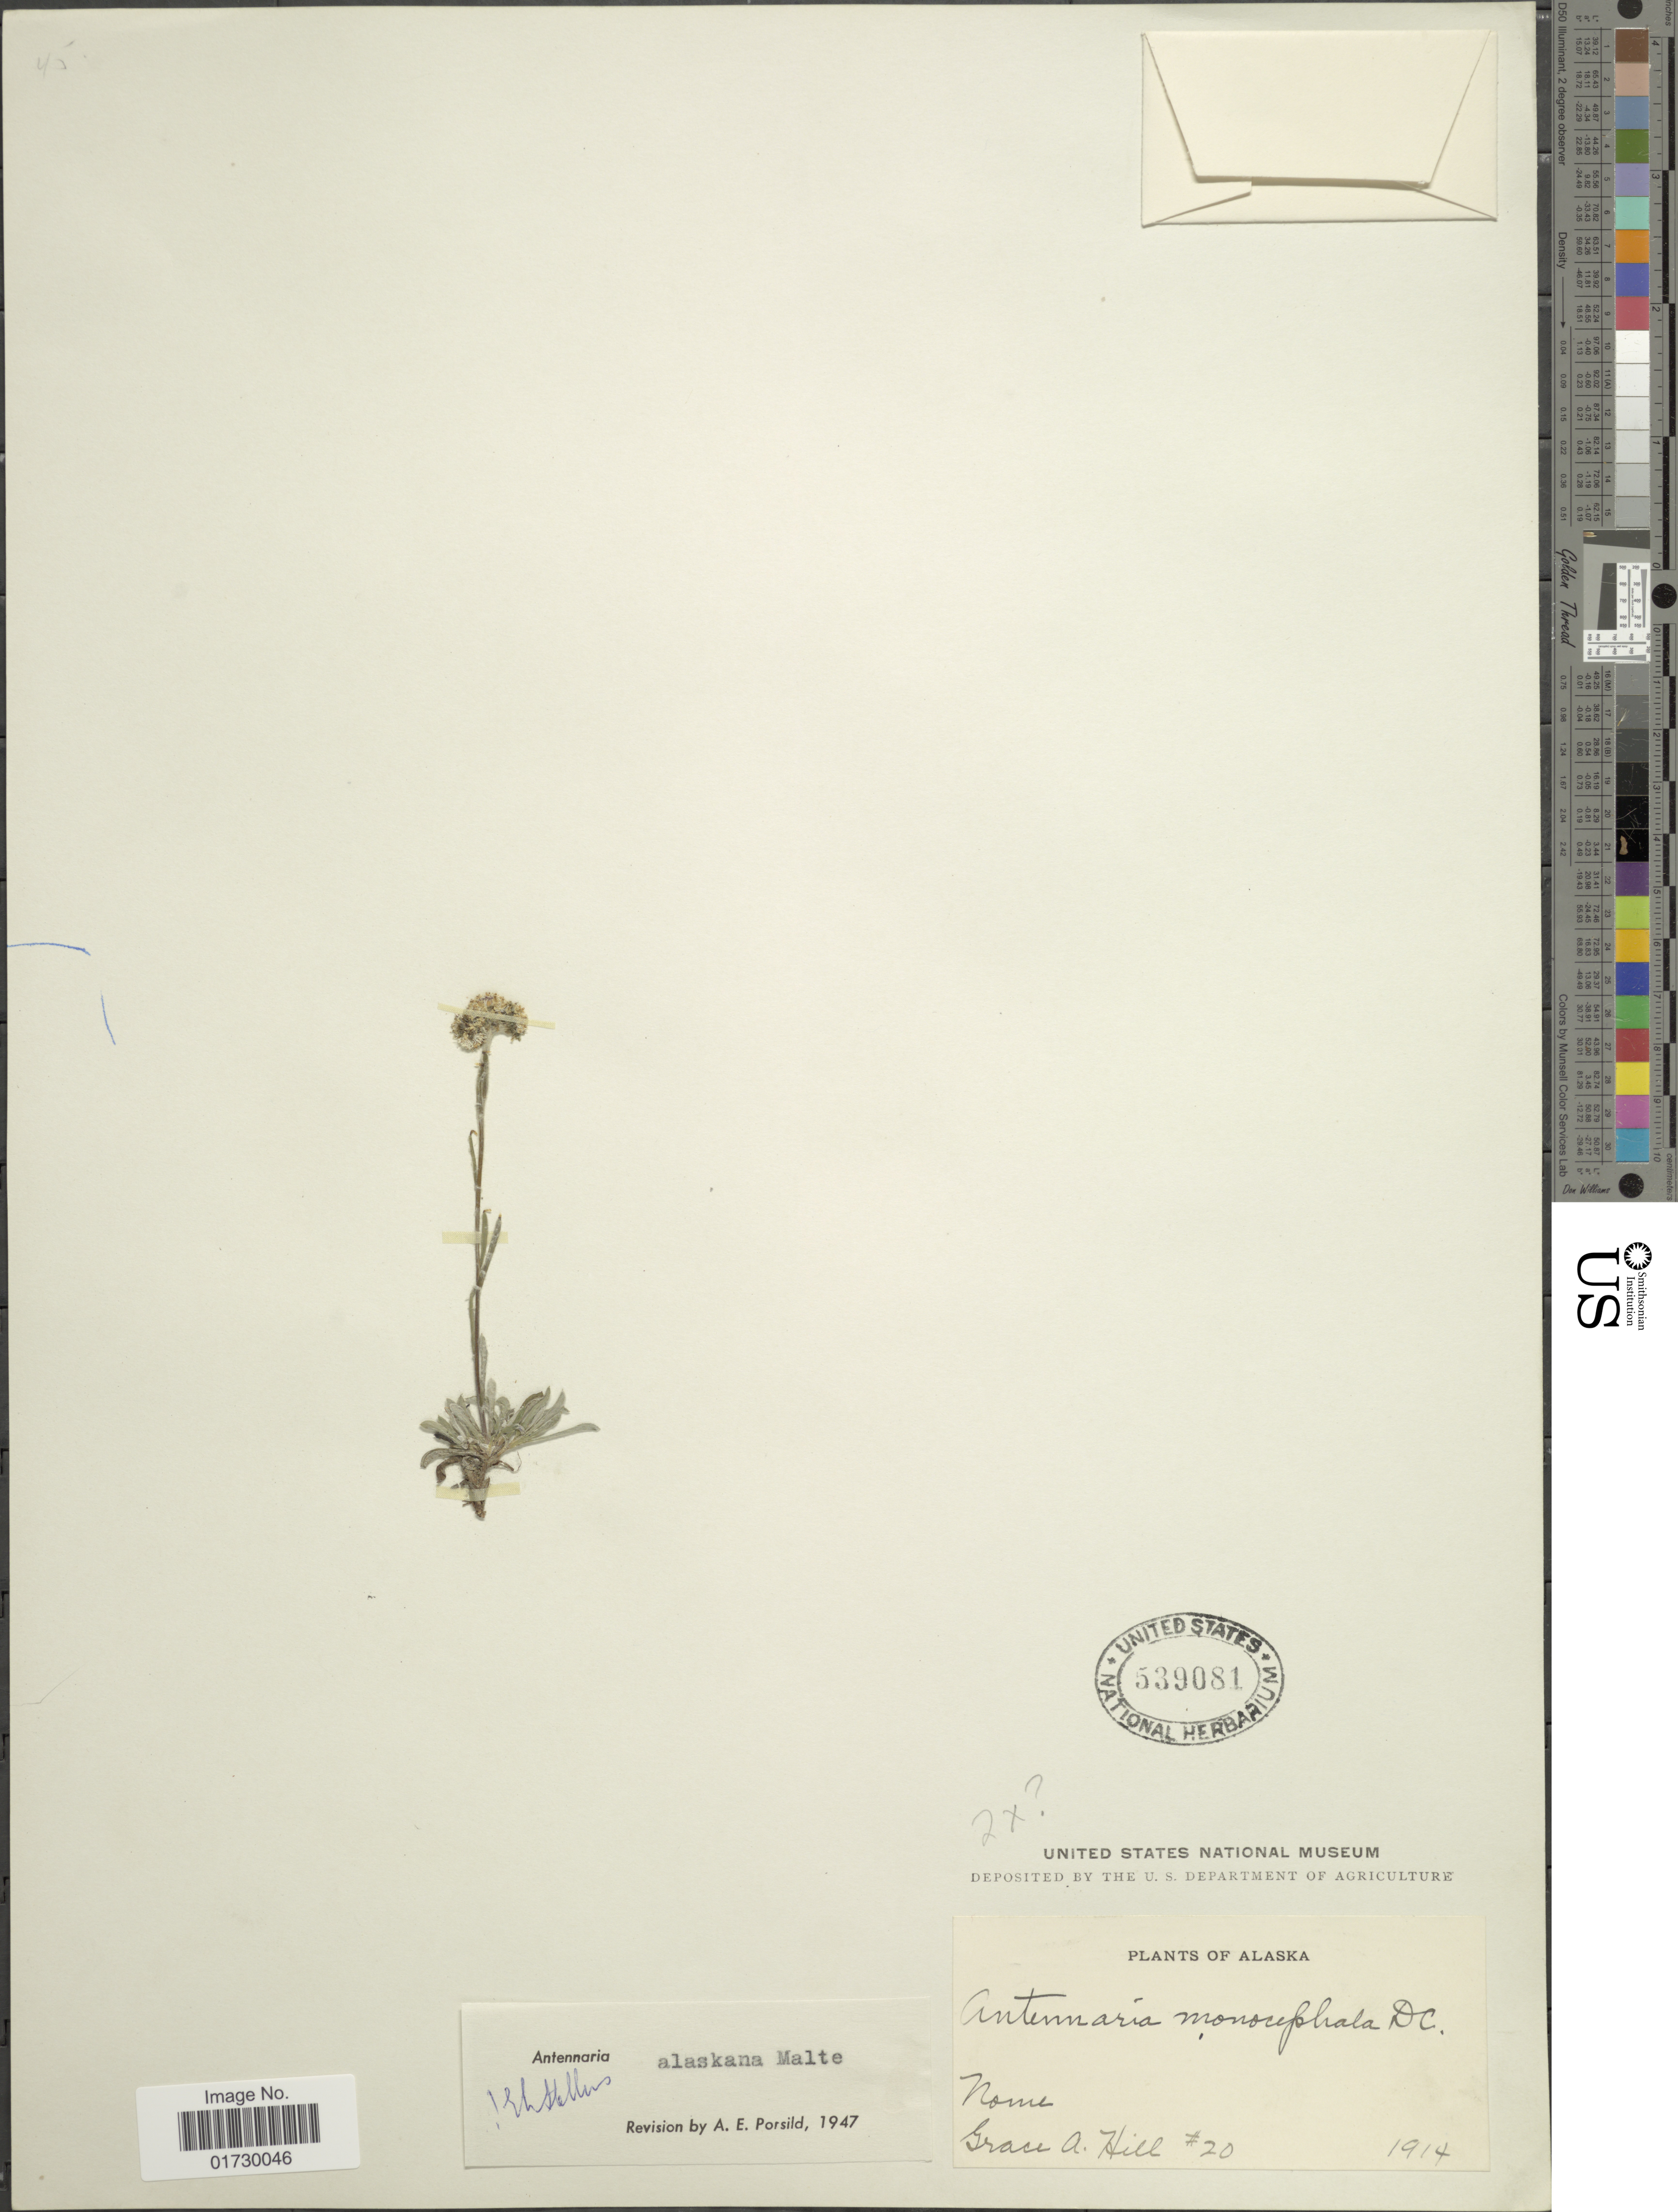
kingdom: Plantae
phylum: Tracheophyta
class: Magnoliopsida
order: Asterales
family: Asteraceae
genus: Antennaria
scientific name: Antennaria alaskana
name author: Malte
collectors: G. A. Hill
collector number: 20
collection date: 1914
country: United States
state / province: Alaska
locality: Nome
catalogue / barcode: US 539081